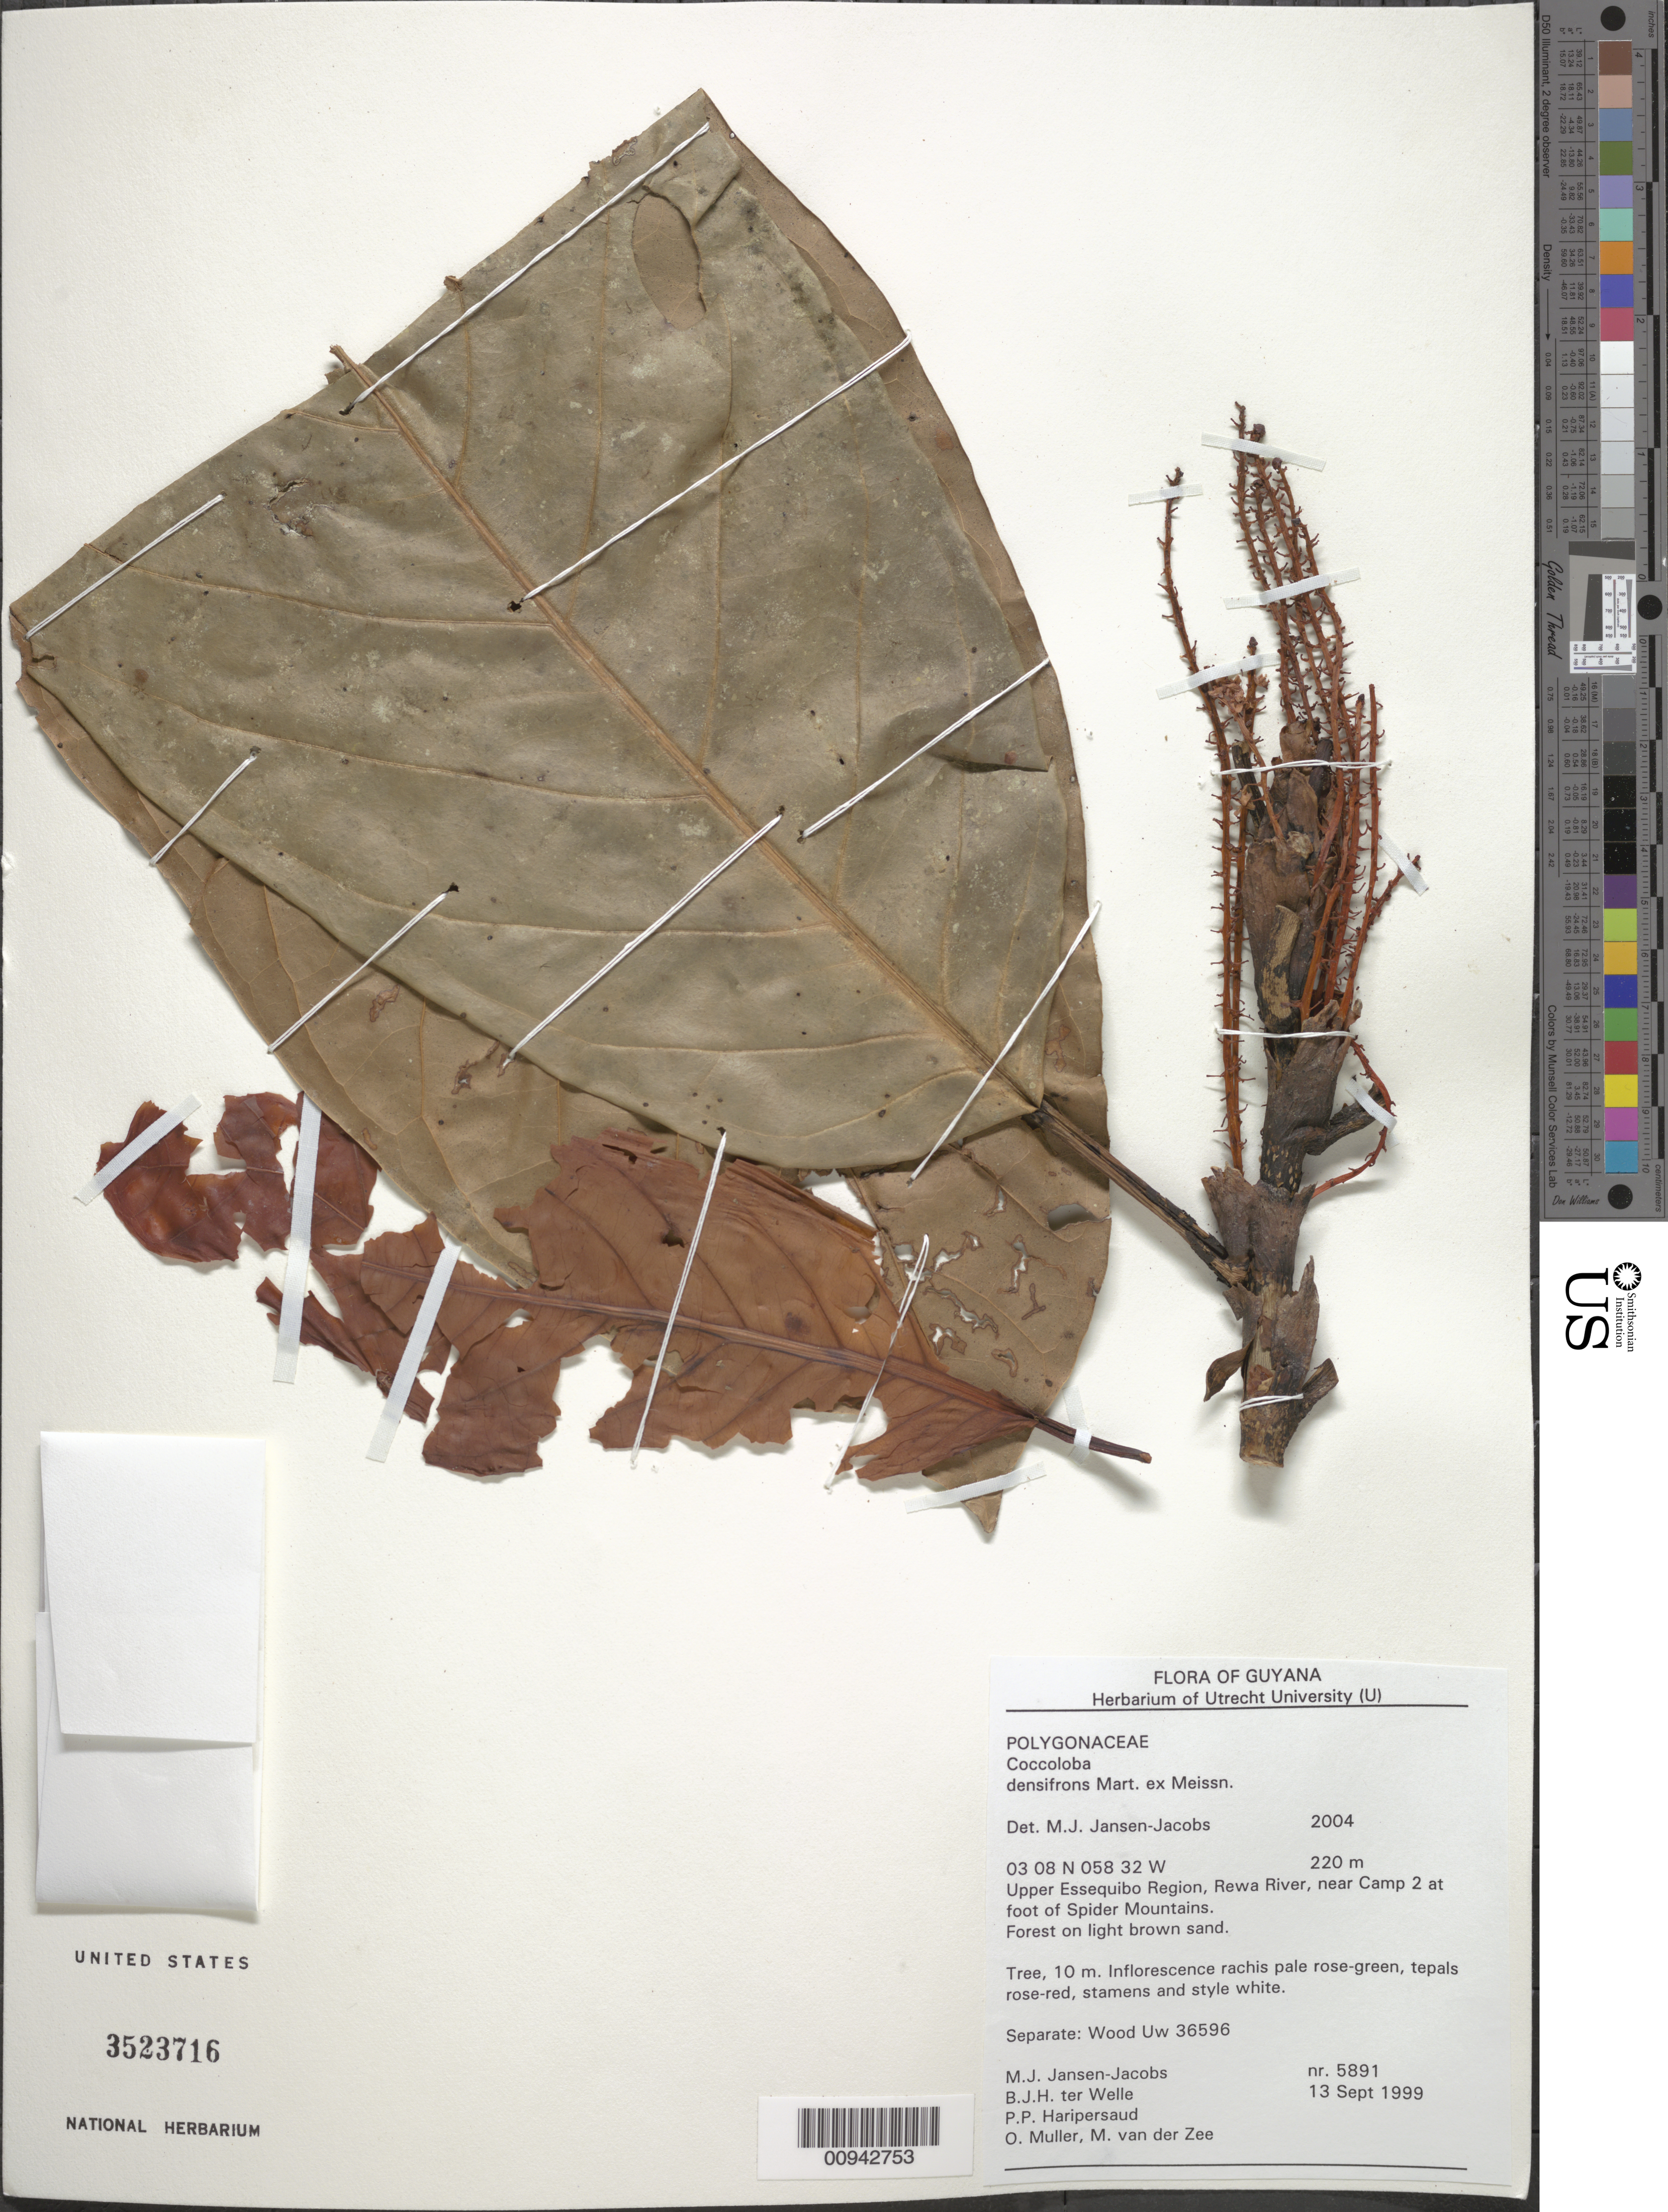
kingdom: Plantae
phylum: Tracheophyta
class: Magnoliopsida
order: Caryophyllales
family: Polygonaceae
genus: Coccoloba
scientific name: Coccoloba densifrons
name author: Mart. ex Meisn.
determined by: Jansen-Jacobs, M. J., (U), Nationaal Herbarium Nederland, Utrecht University branch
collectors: M. J. Jansen-Jacobs, B. Welle, P. Haripersaud, O. Muller & M. van der Zee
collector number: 5891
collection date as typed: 13-Sep-99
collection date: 1999-09-13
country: Guyana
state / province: U. Takutu-U. Essequibo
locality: Upper Essequibo Region, Rewa River, near Camp 2 at foot of Spider Mountains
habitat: Forest on light brown sand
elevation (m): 220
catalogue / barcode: US 3523716